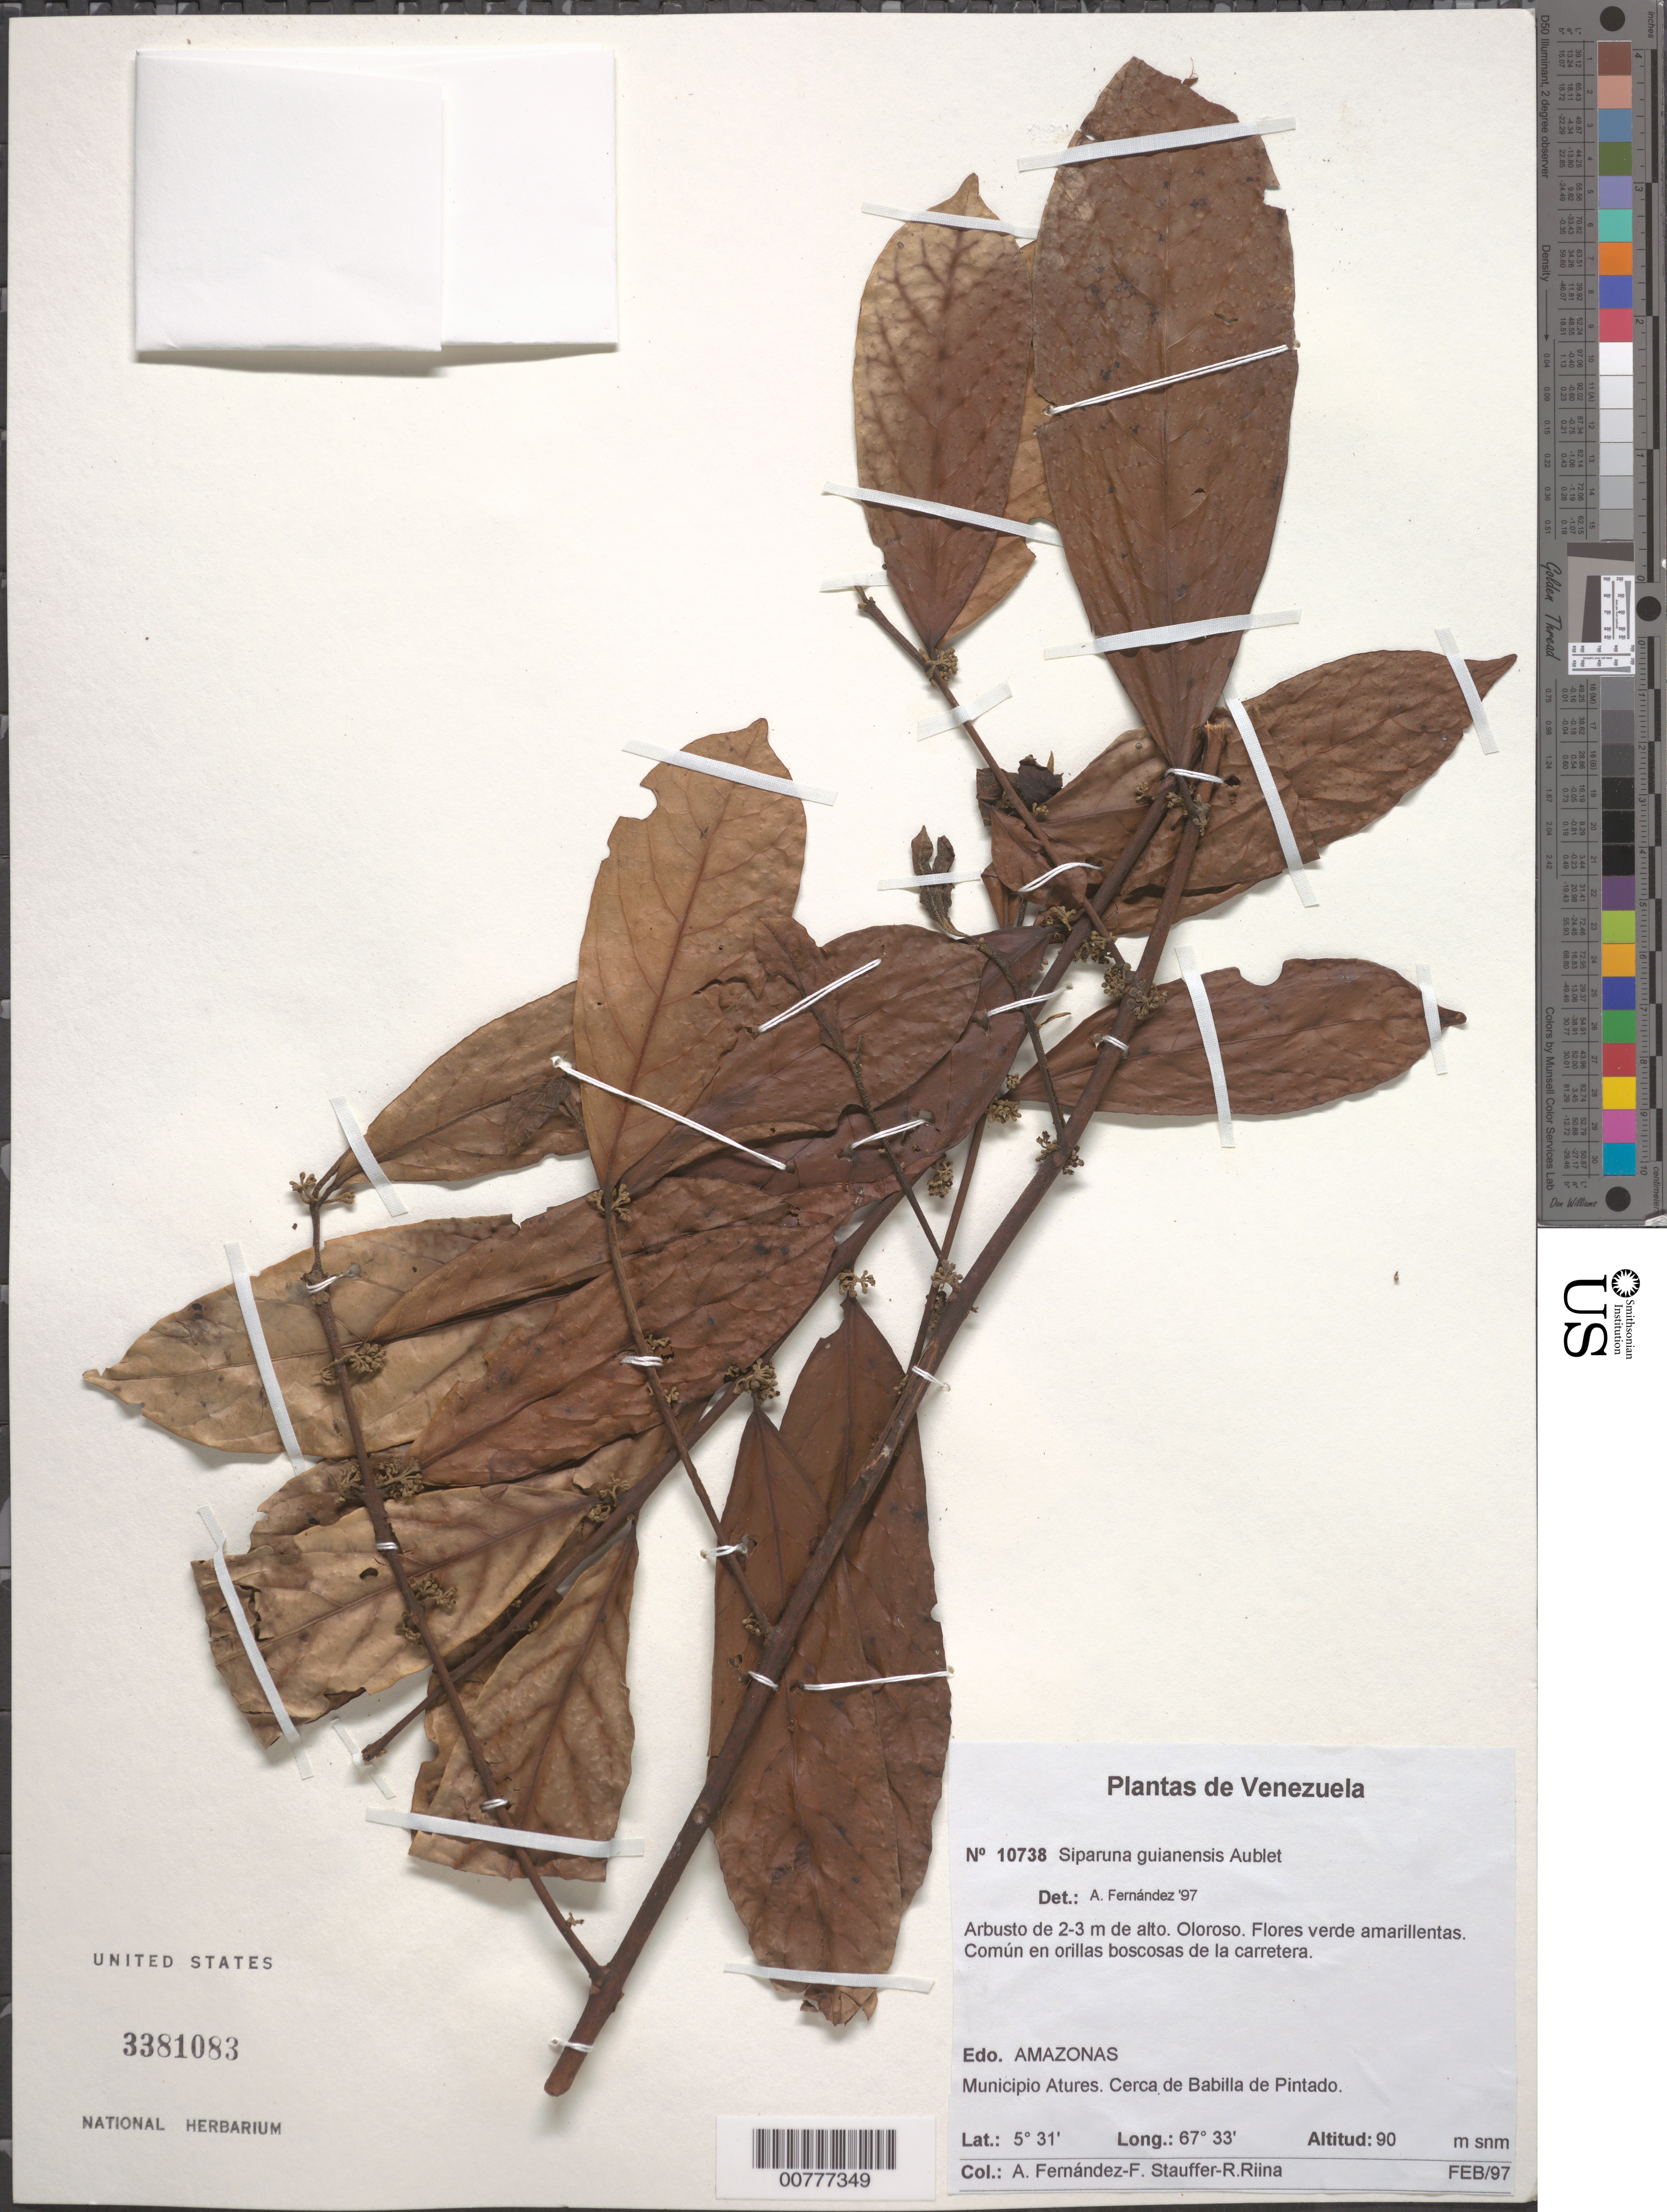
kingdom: Plantae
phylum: Tracheophyta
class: Magnoliopsida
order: Laurales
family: Siparunaceae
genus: Siparuna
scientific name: Siparuna guianensis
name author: Aubl.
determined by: Fernández, A.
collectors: A. Fernández, F. W. Stauffer & R. Riina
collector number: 10738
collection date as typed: Feb-97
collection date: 1997-02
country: Venezuela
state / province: Amazonas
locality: Mun. Atures, cerca de Babilla de Pintado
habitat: Orillas boscosas de la carretera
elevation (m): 90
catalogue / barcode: US 3381083